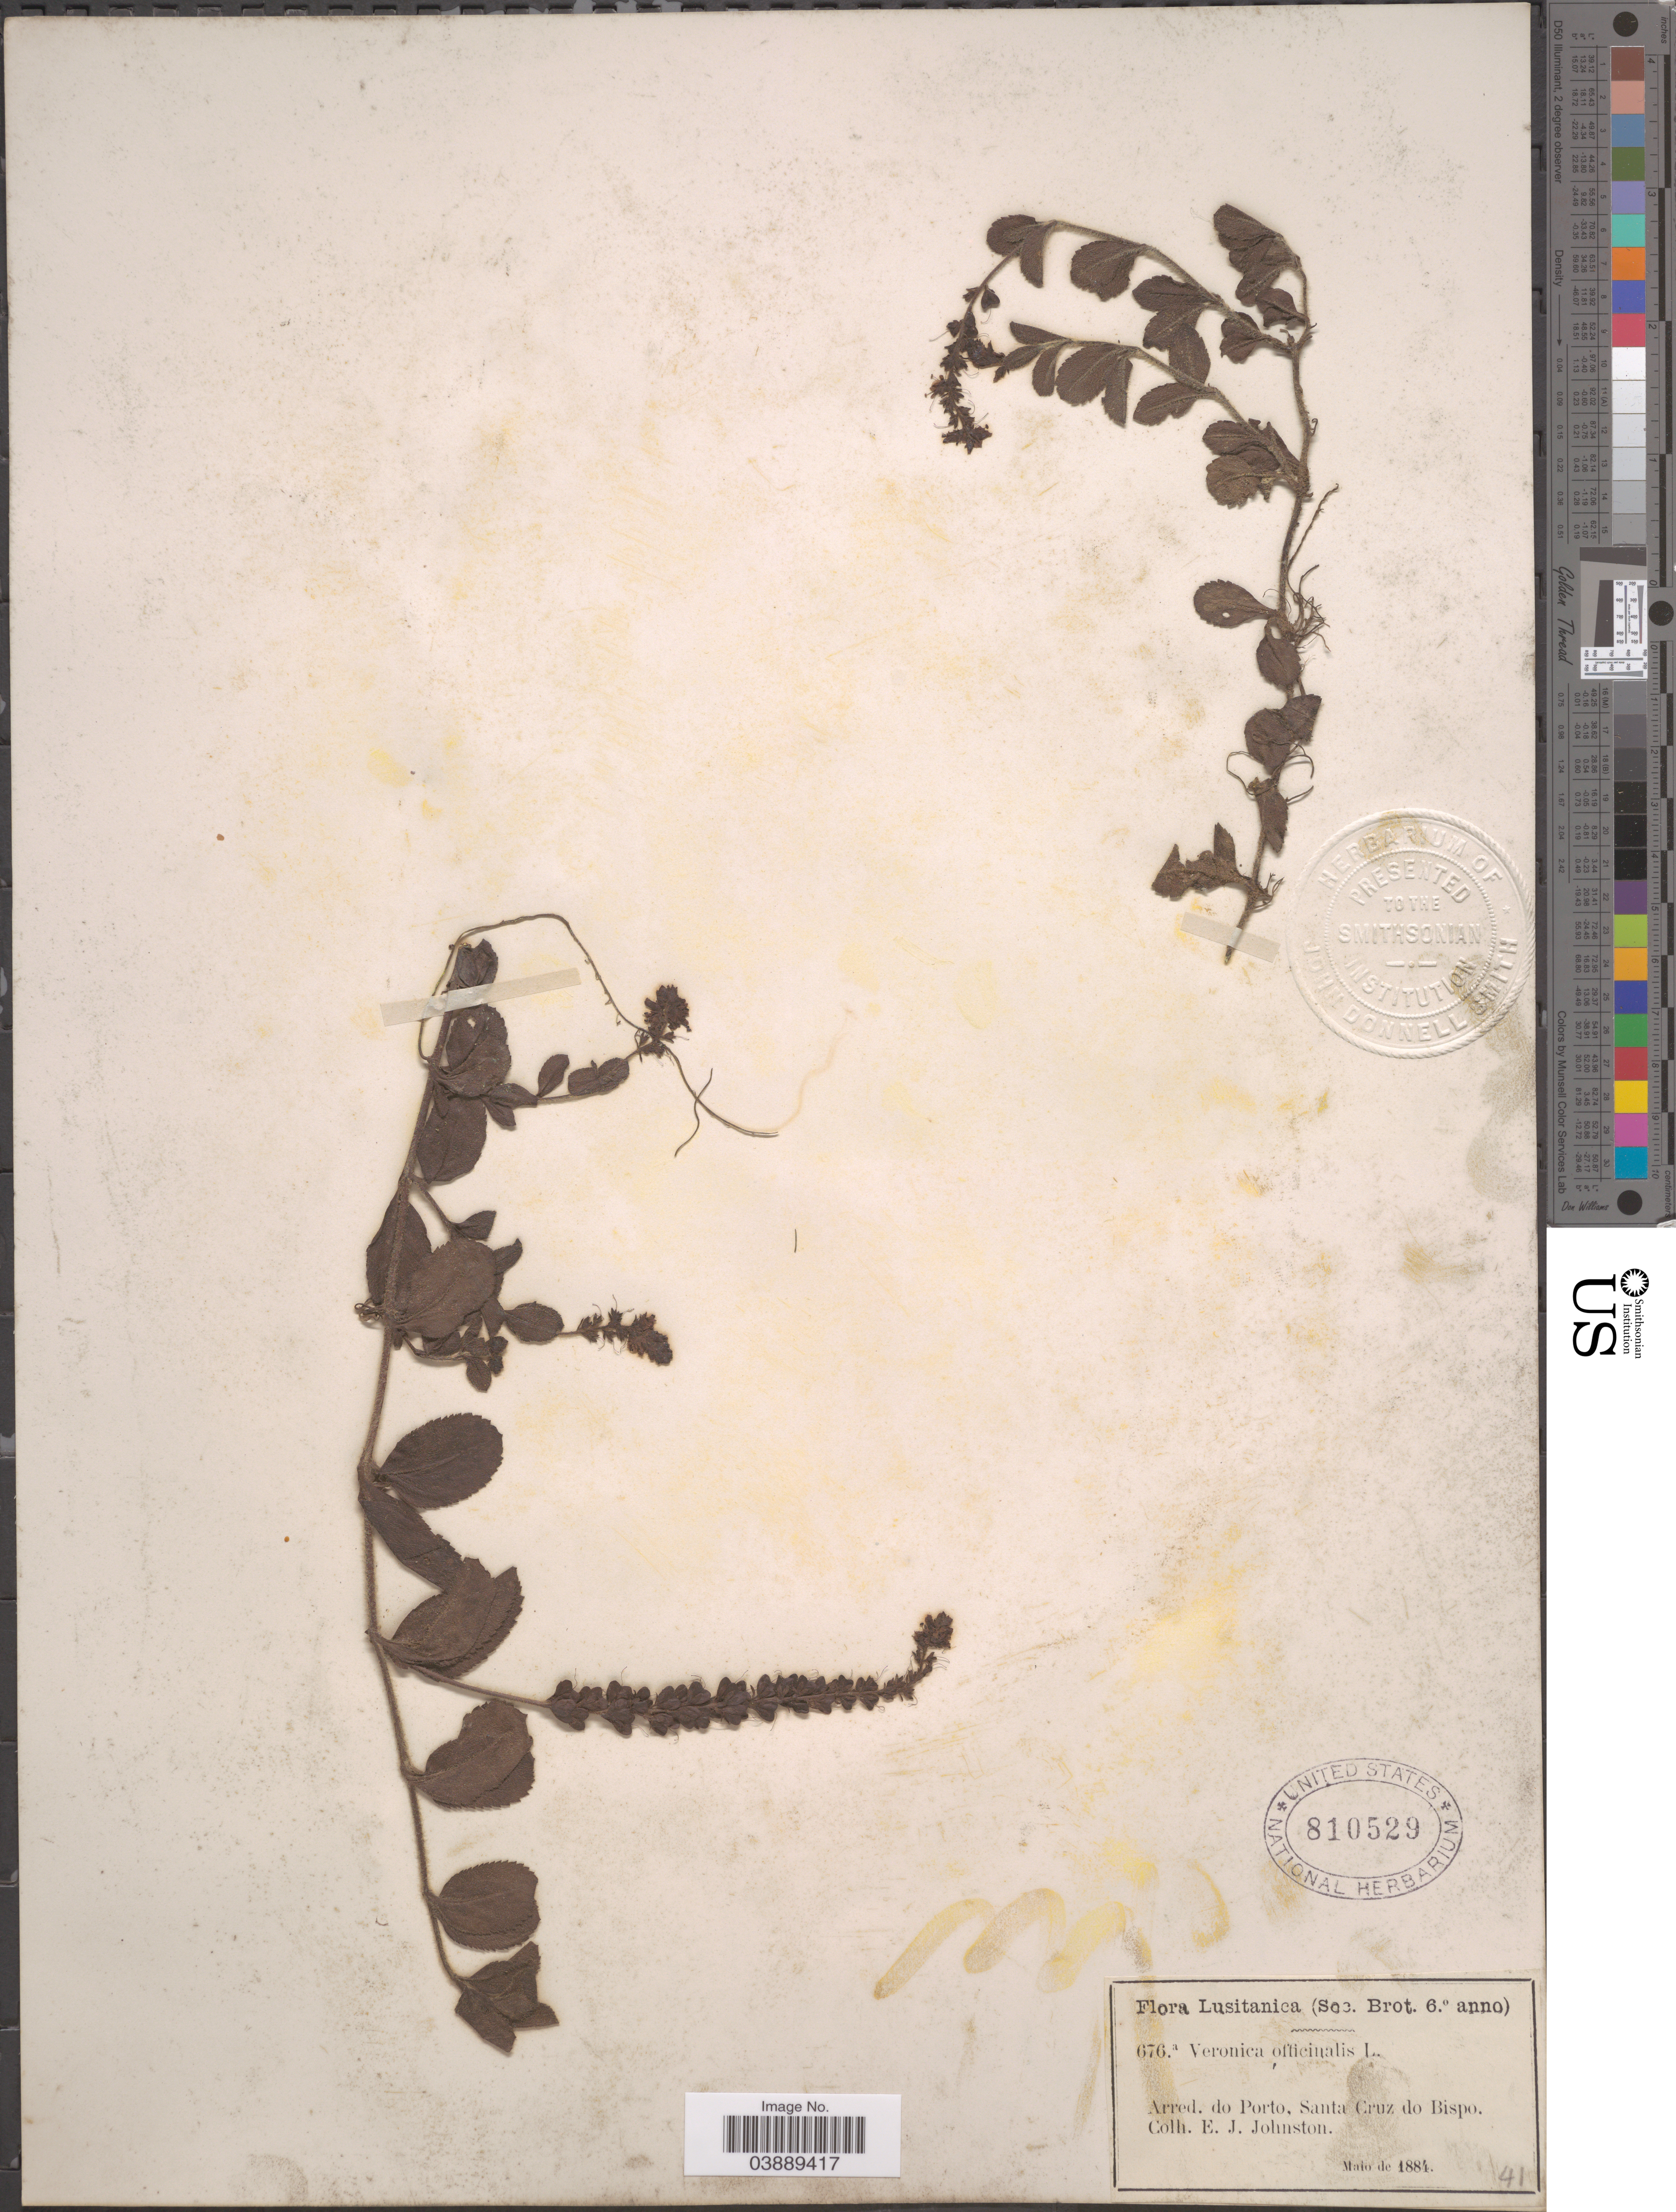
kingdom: Plantae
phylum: Tracheophyta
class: Magnoliopsida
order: Lamiales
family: Plantaginaceae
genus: Veronica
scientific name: Veronica officinalis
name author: L.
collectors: E. Johnston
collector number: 676a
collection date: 1884-05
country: Portugal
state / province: Porto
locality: Lusitanica. Arred. do Porto, Santa Cruz do Bispo.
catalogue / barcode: US 810529